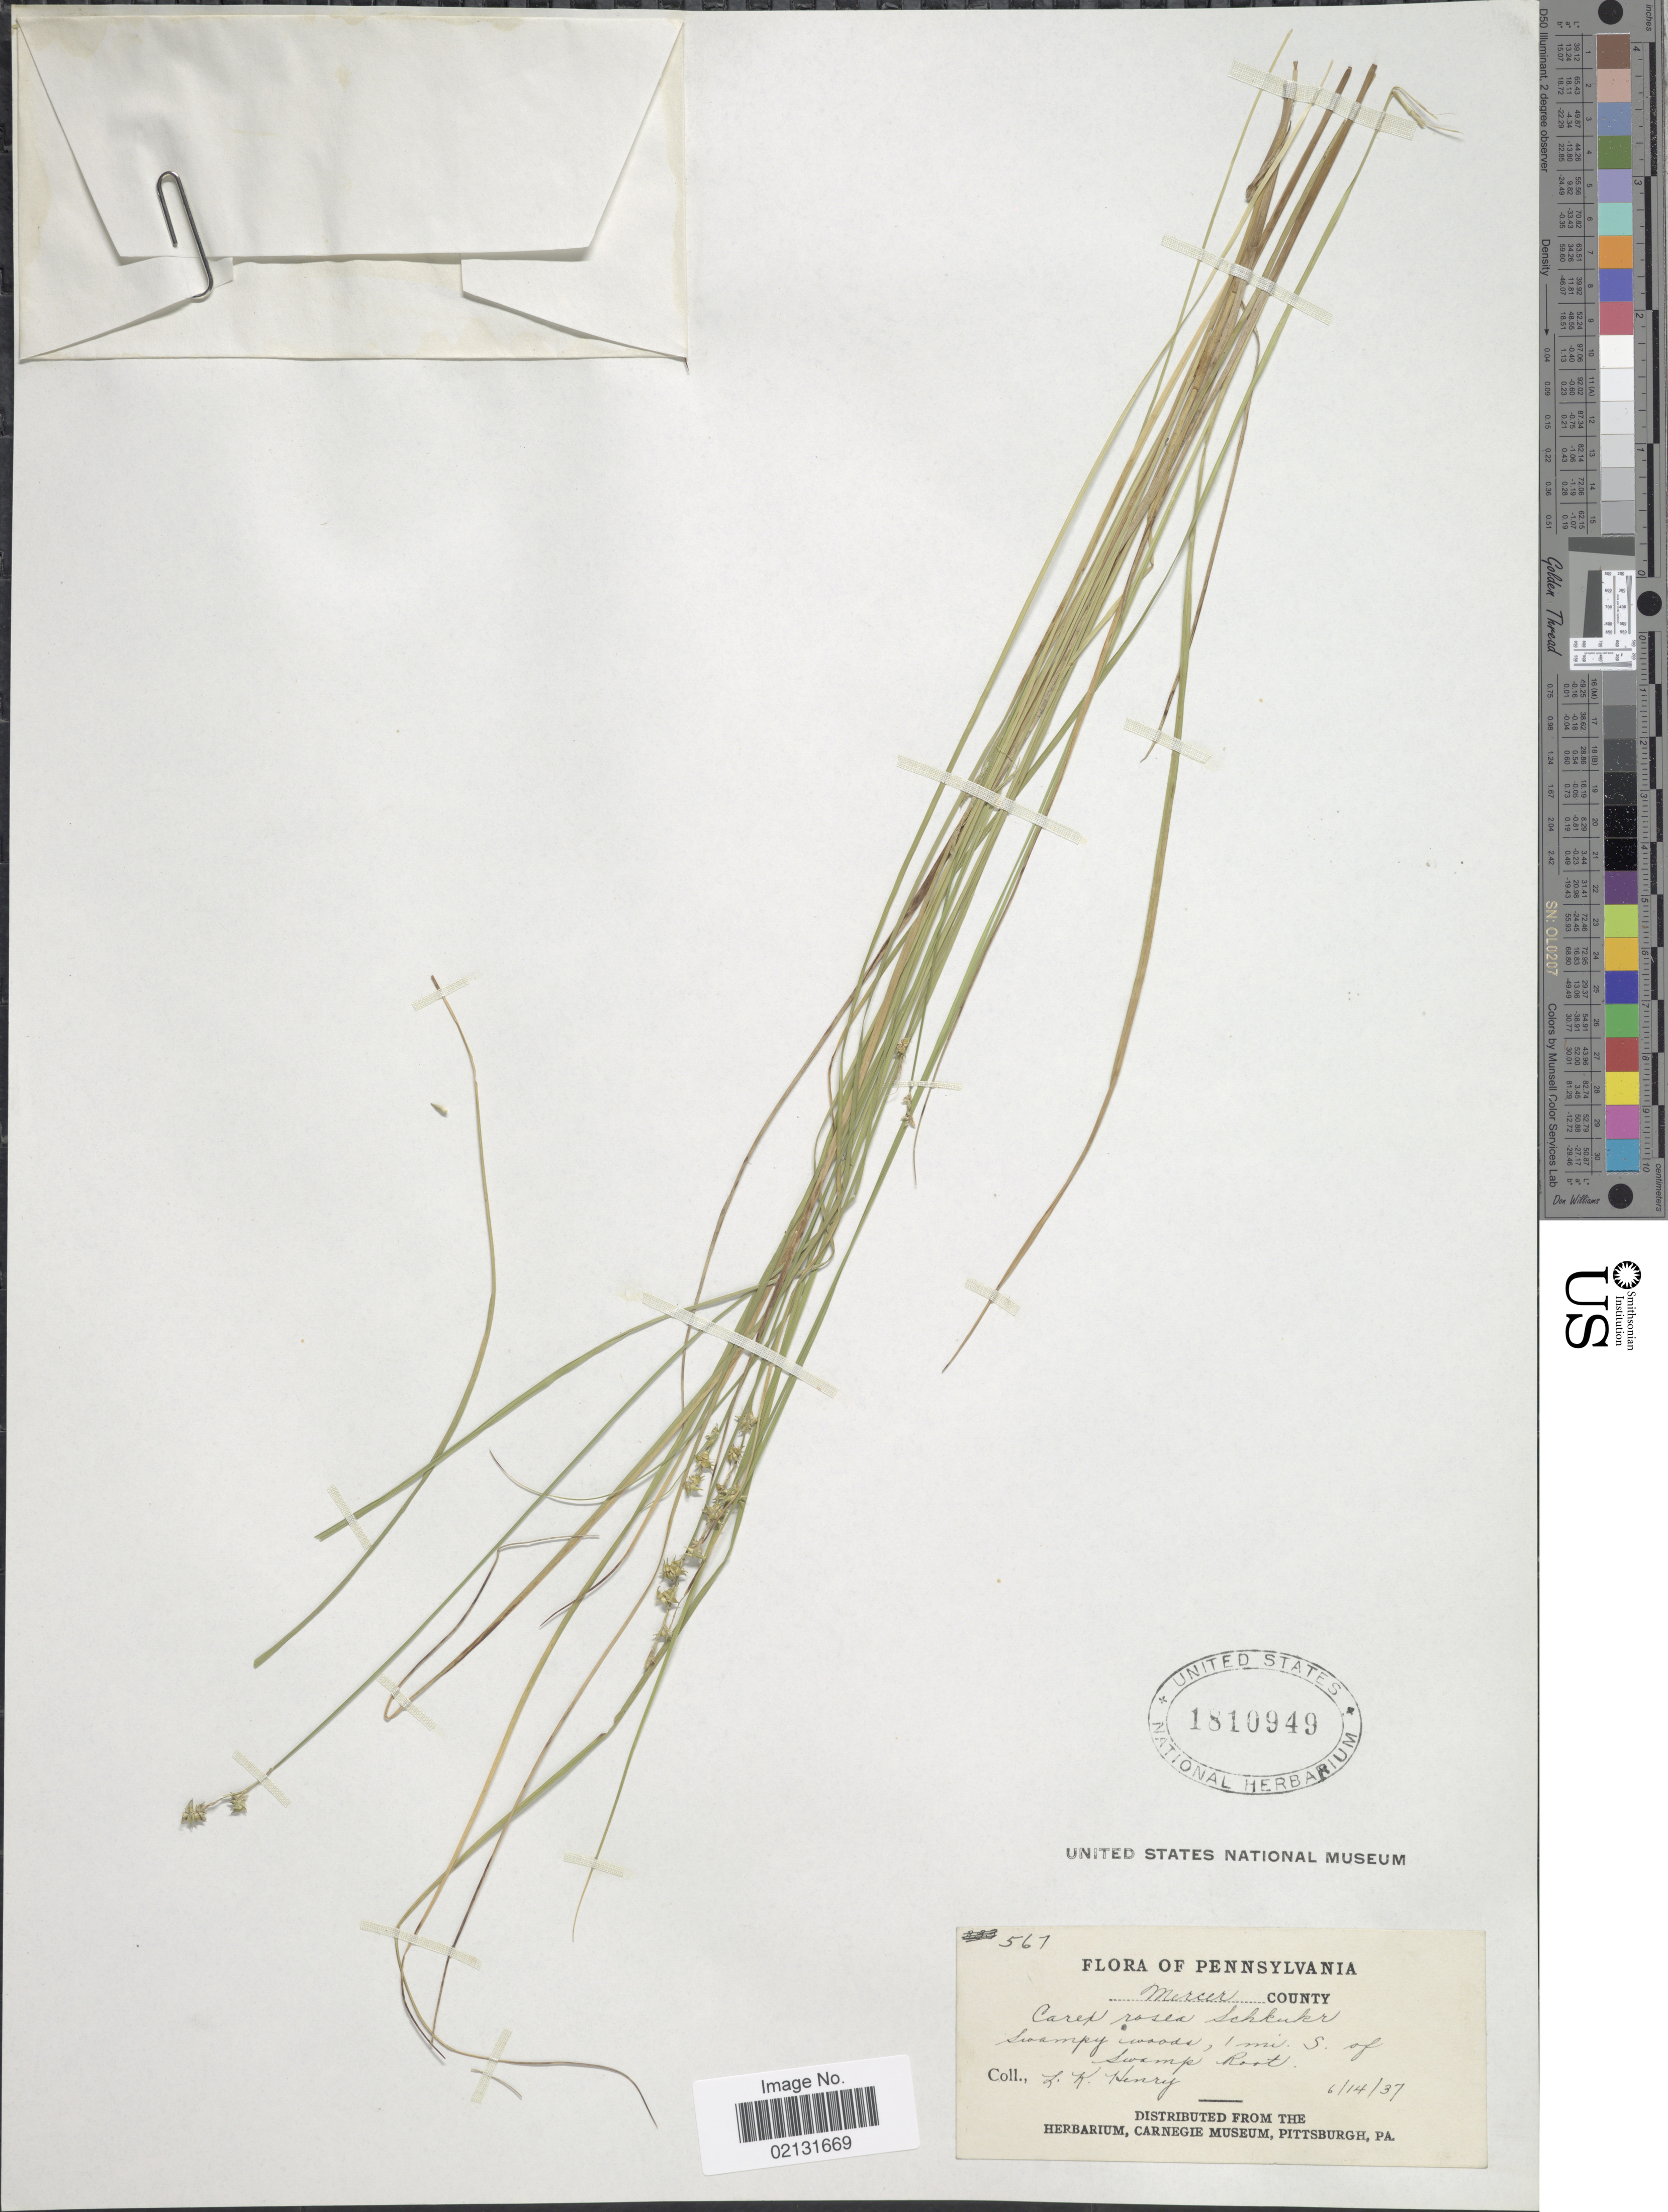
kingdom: Plantae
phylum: Tracheophyta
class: Liliopsida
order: Poales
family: Cyperaceae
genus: Carex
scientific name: Carex rosea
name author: Willd.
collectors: L. K. Henry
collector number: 567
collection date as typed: Transcribed d/m/y: 14/6/37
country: United States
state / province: Pennsylvania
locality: Mercer County, swampy woods, 1 mi. S. of Swamp Root.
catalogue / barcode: US 1810949